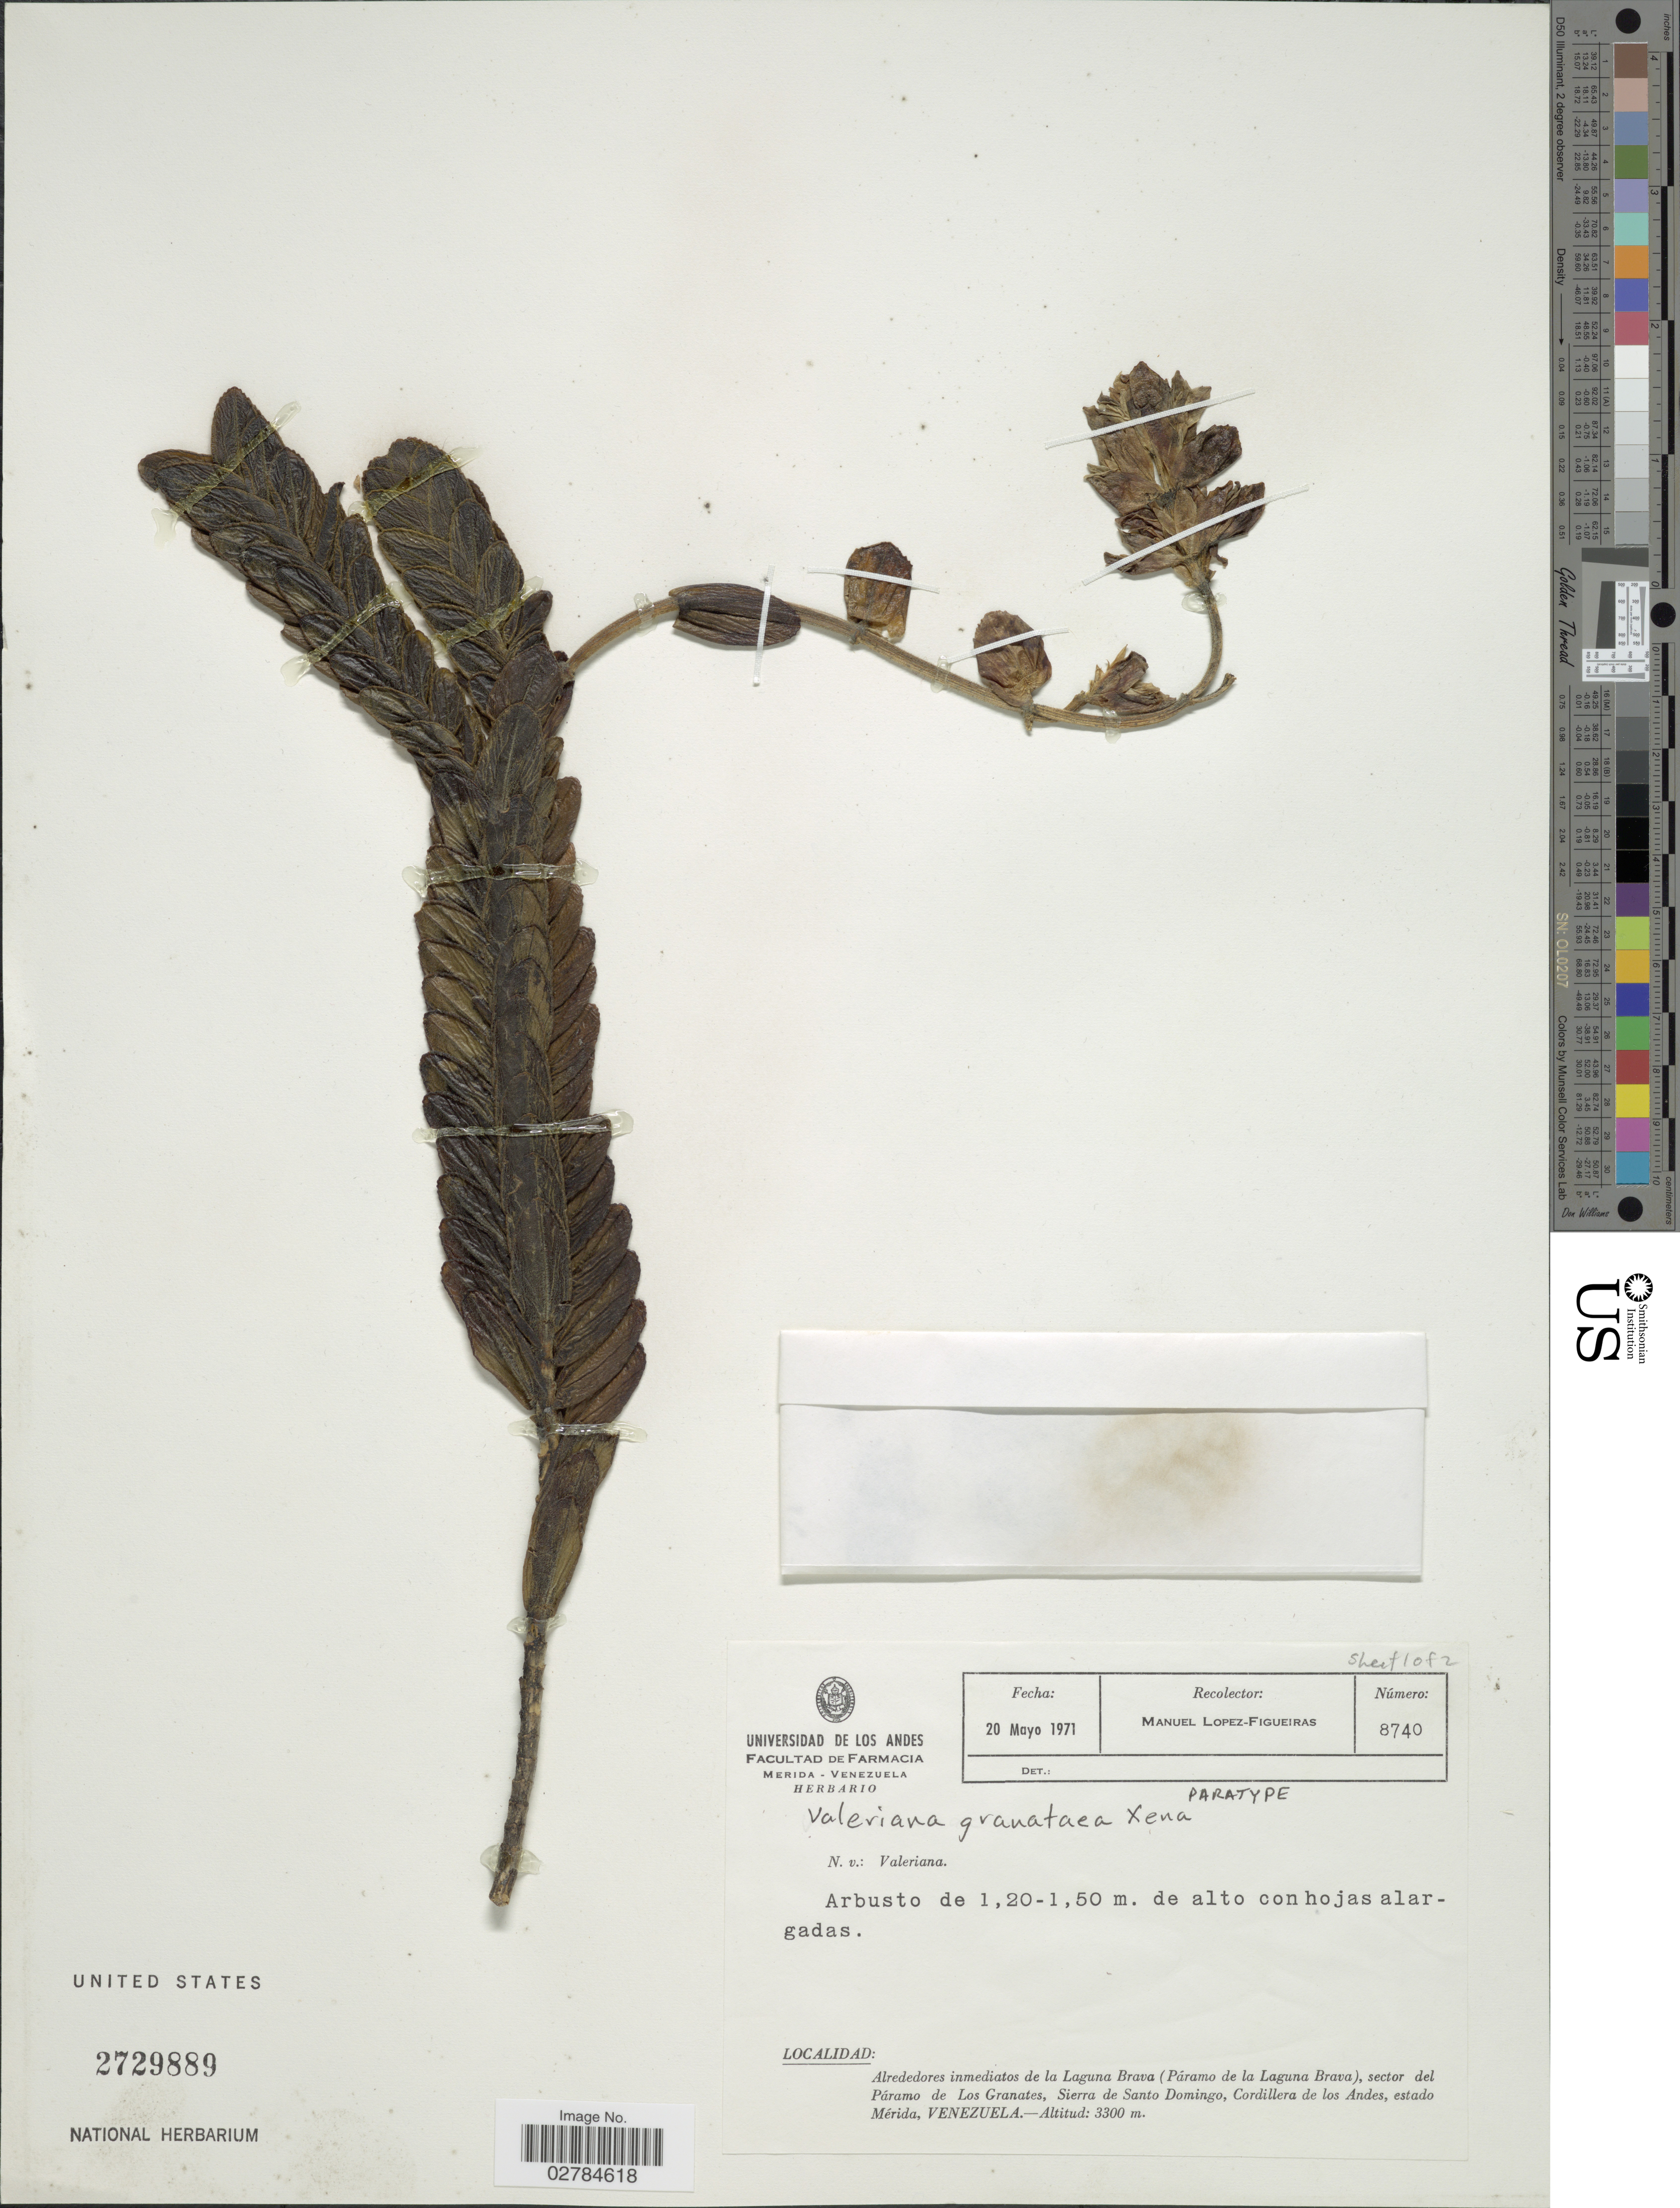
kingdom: Plantae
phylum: Tracheophyta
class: Magnoliopsida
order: Dipsacales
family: Caprifoliaceae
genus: Valeriana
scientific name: Valeriana granataea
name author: Xena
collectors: M. López Figueiras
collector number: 8740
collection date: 1971-05-20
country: Venezuela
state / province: Mérida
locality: Alrededores inmediatos de la Laguna Brava (Páramo de la Laguna Brava), sector del Páramo de Los Granates, Sierra de Santo Domingo, Cordillera de los Andes, estado Mérida.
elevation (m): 3300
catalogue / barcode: US 2729889